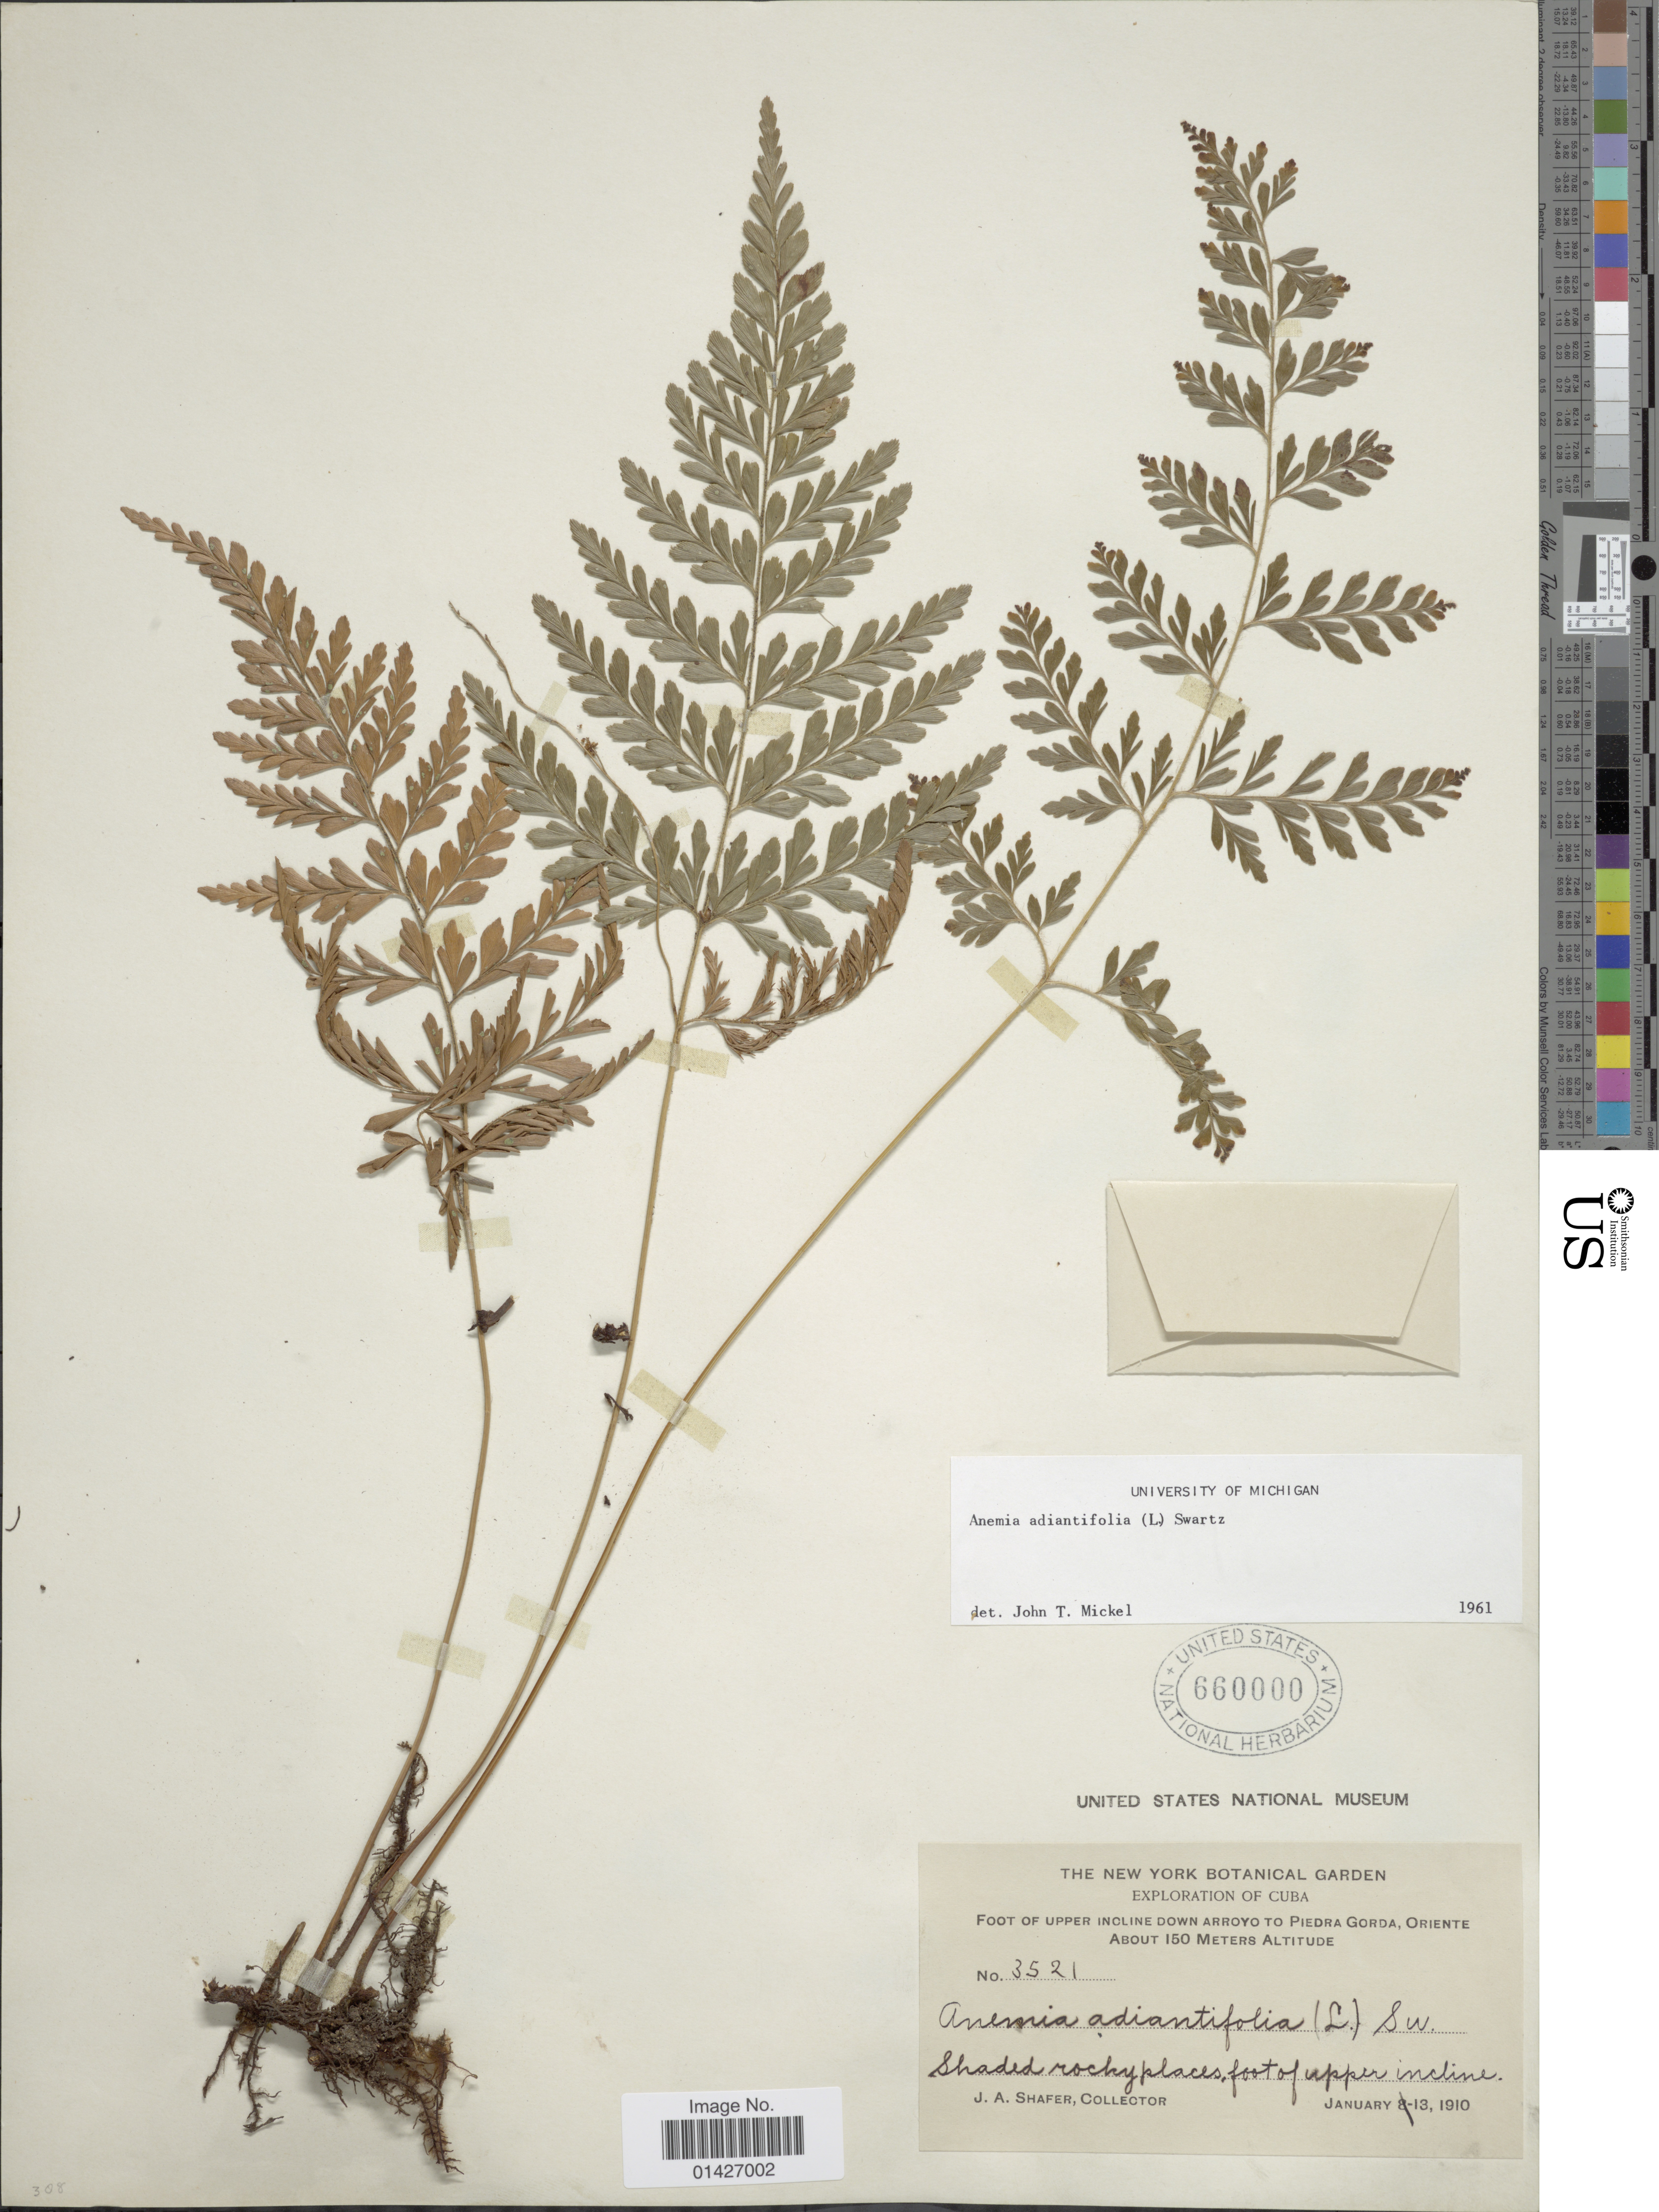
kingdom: Plantae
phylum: Tracheophyta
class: Polypodiopsida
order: Schizaeales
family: Anemiaceae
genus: Anemia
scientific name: Anemia adiantifolia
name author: (L.) Sw.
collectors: J. A. Shafer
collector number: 3521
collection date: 1910-01-13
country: Cuba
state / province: Oriente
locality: Foot of upper incline down arroyo to Piedra Gorda, Oriente.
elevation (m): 150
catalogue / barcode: US 660000